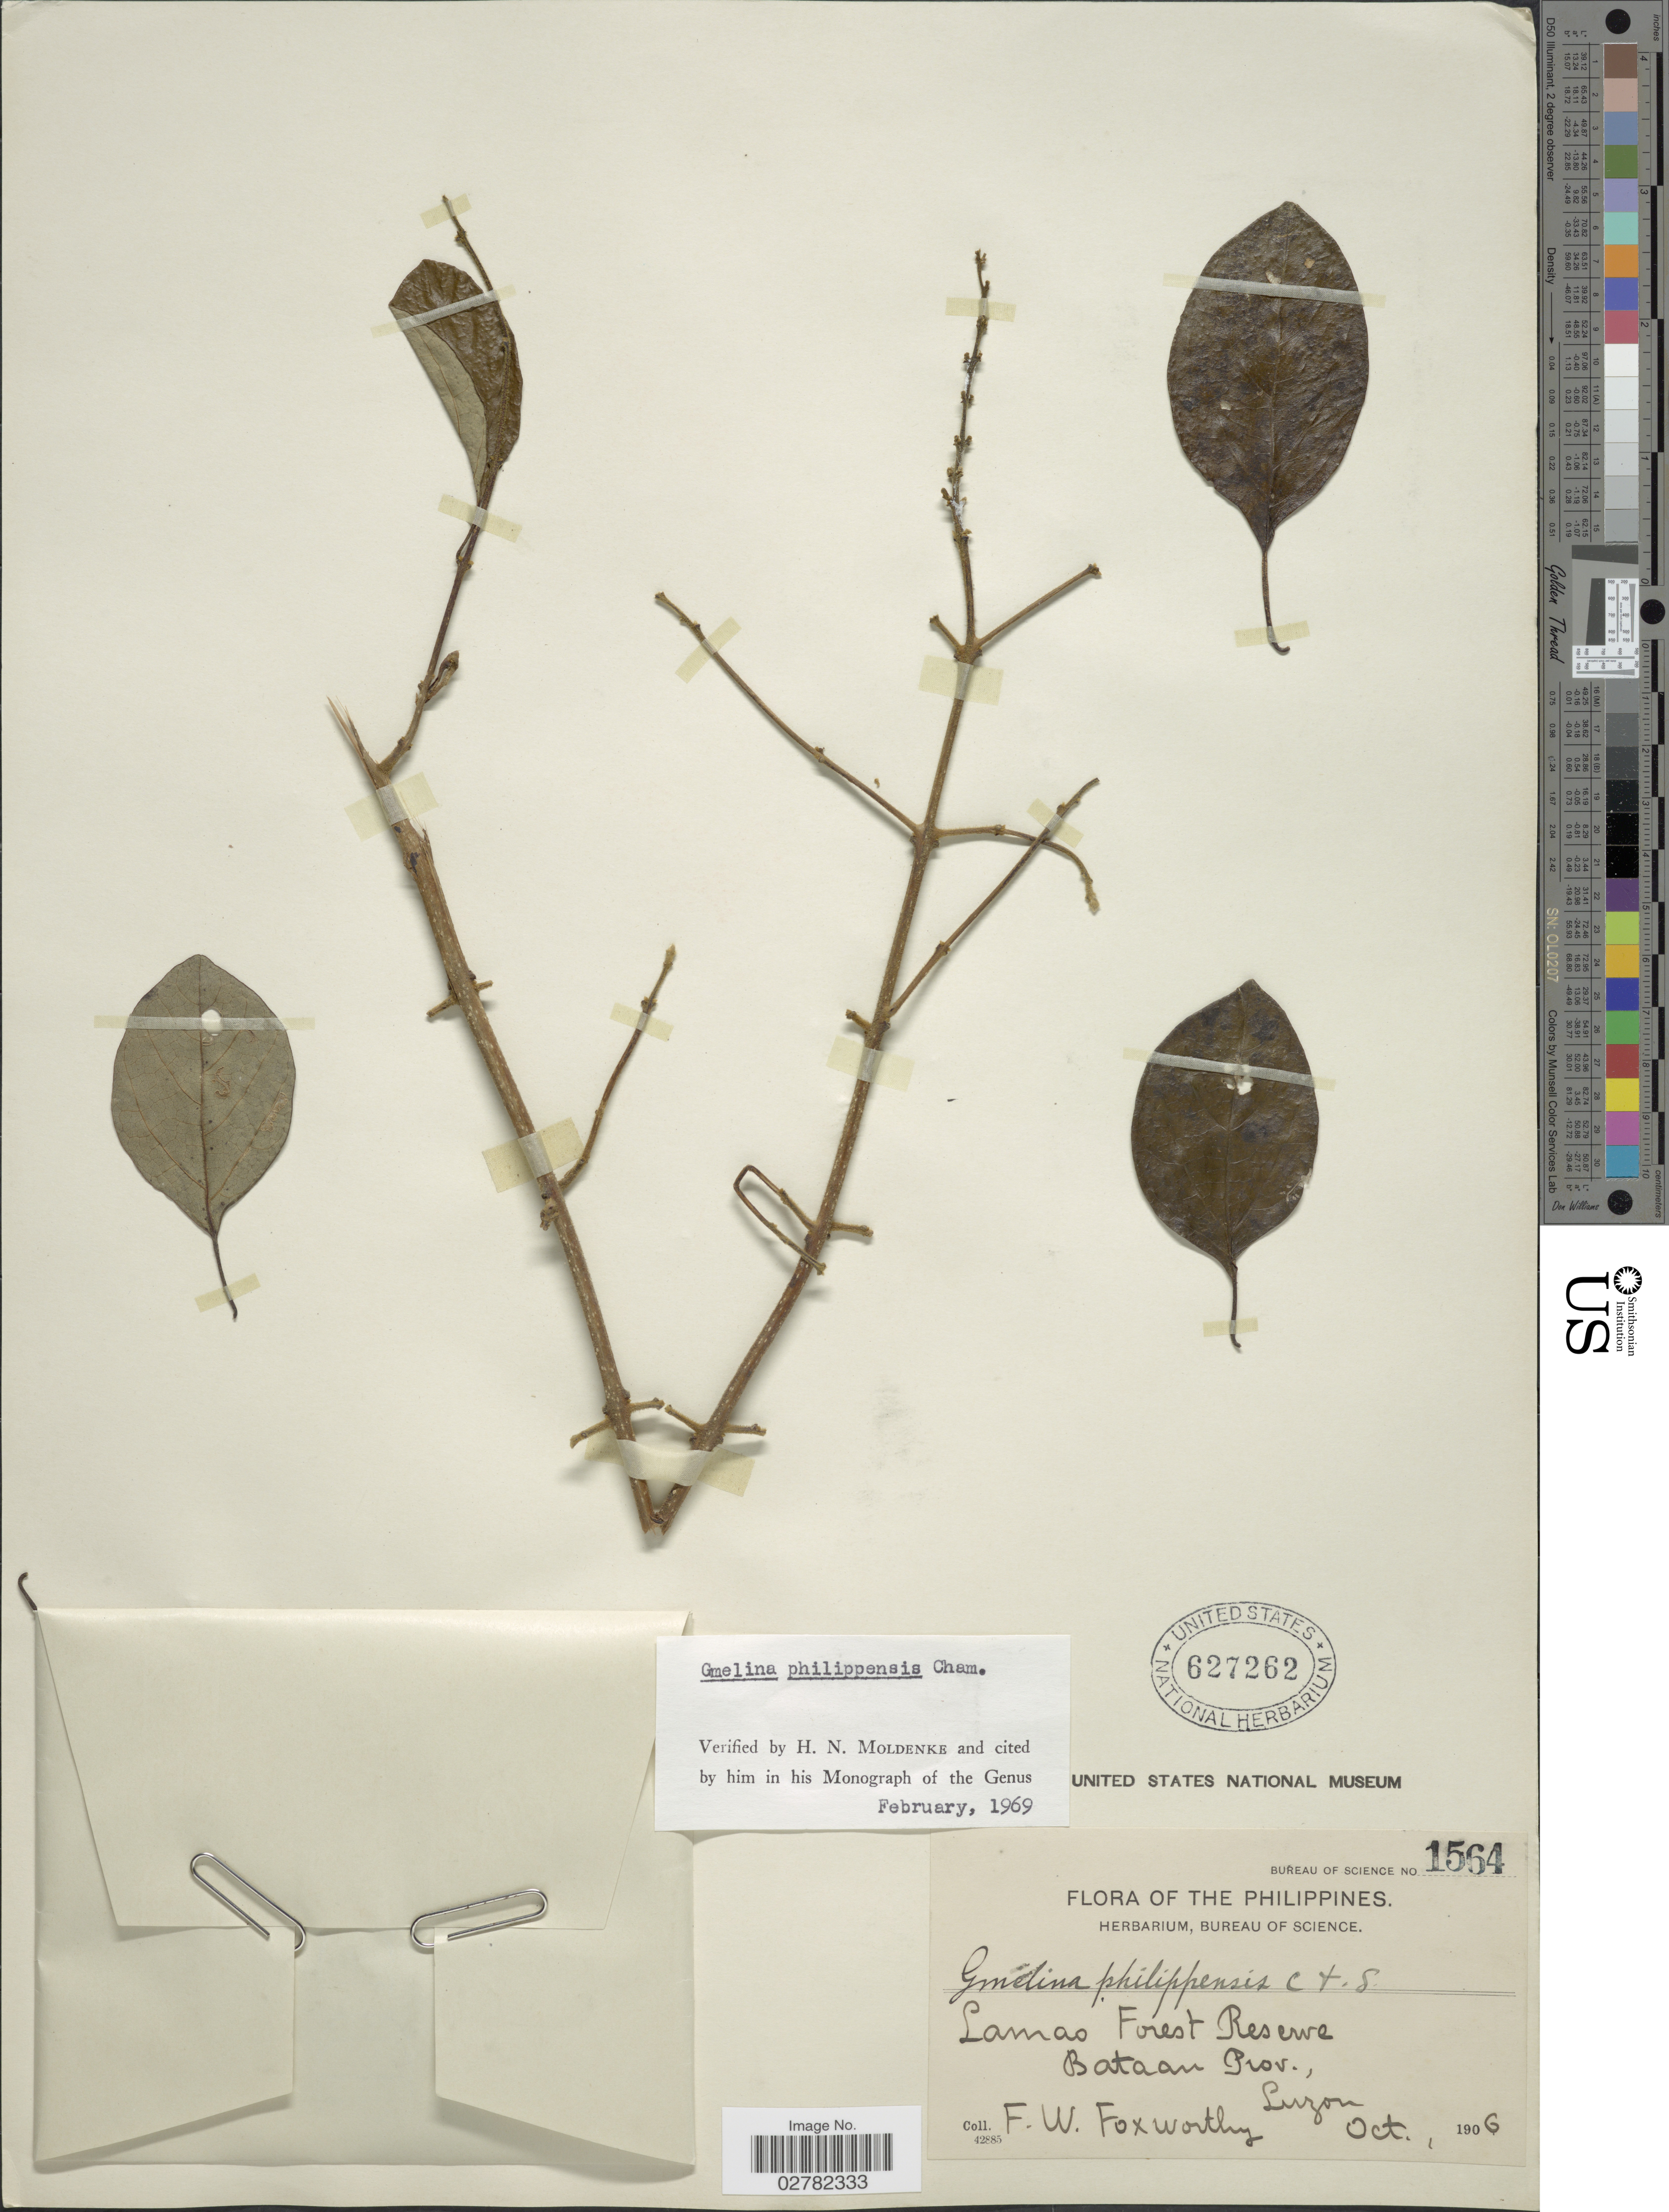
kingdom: Plantae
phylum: Tracheophyta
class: Magnoliopsida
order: Lamiales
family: Lamiaceae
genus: Gmelina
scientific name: Gmelina philippinensis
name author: Cham.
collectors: F. W. Foxworthy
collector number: Bureau of Science 1564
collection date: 1906-10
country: Philippines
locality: Lamao Forest Reserve. Bataan Prov.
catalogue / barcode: US 627262